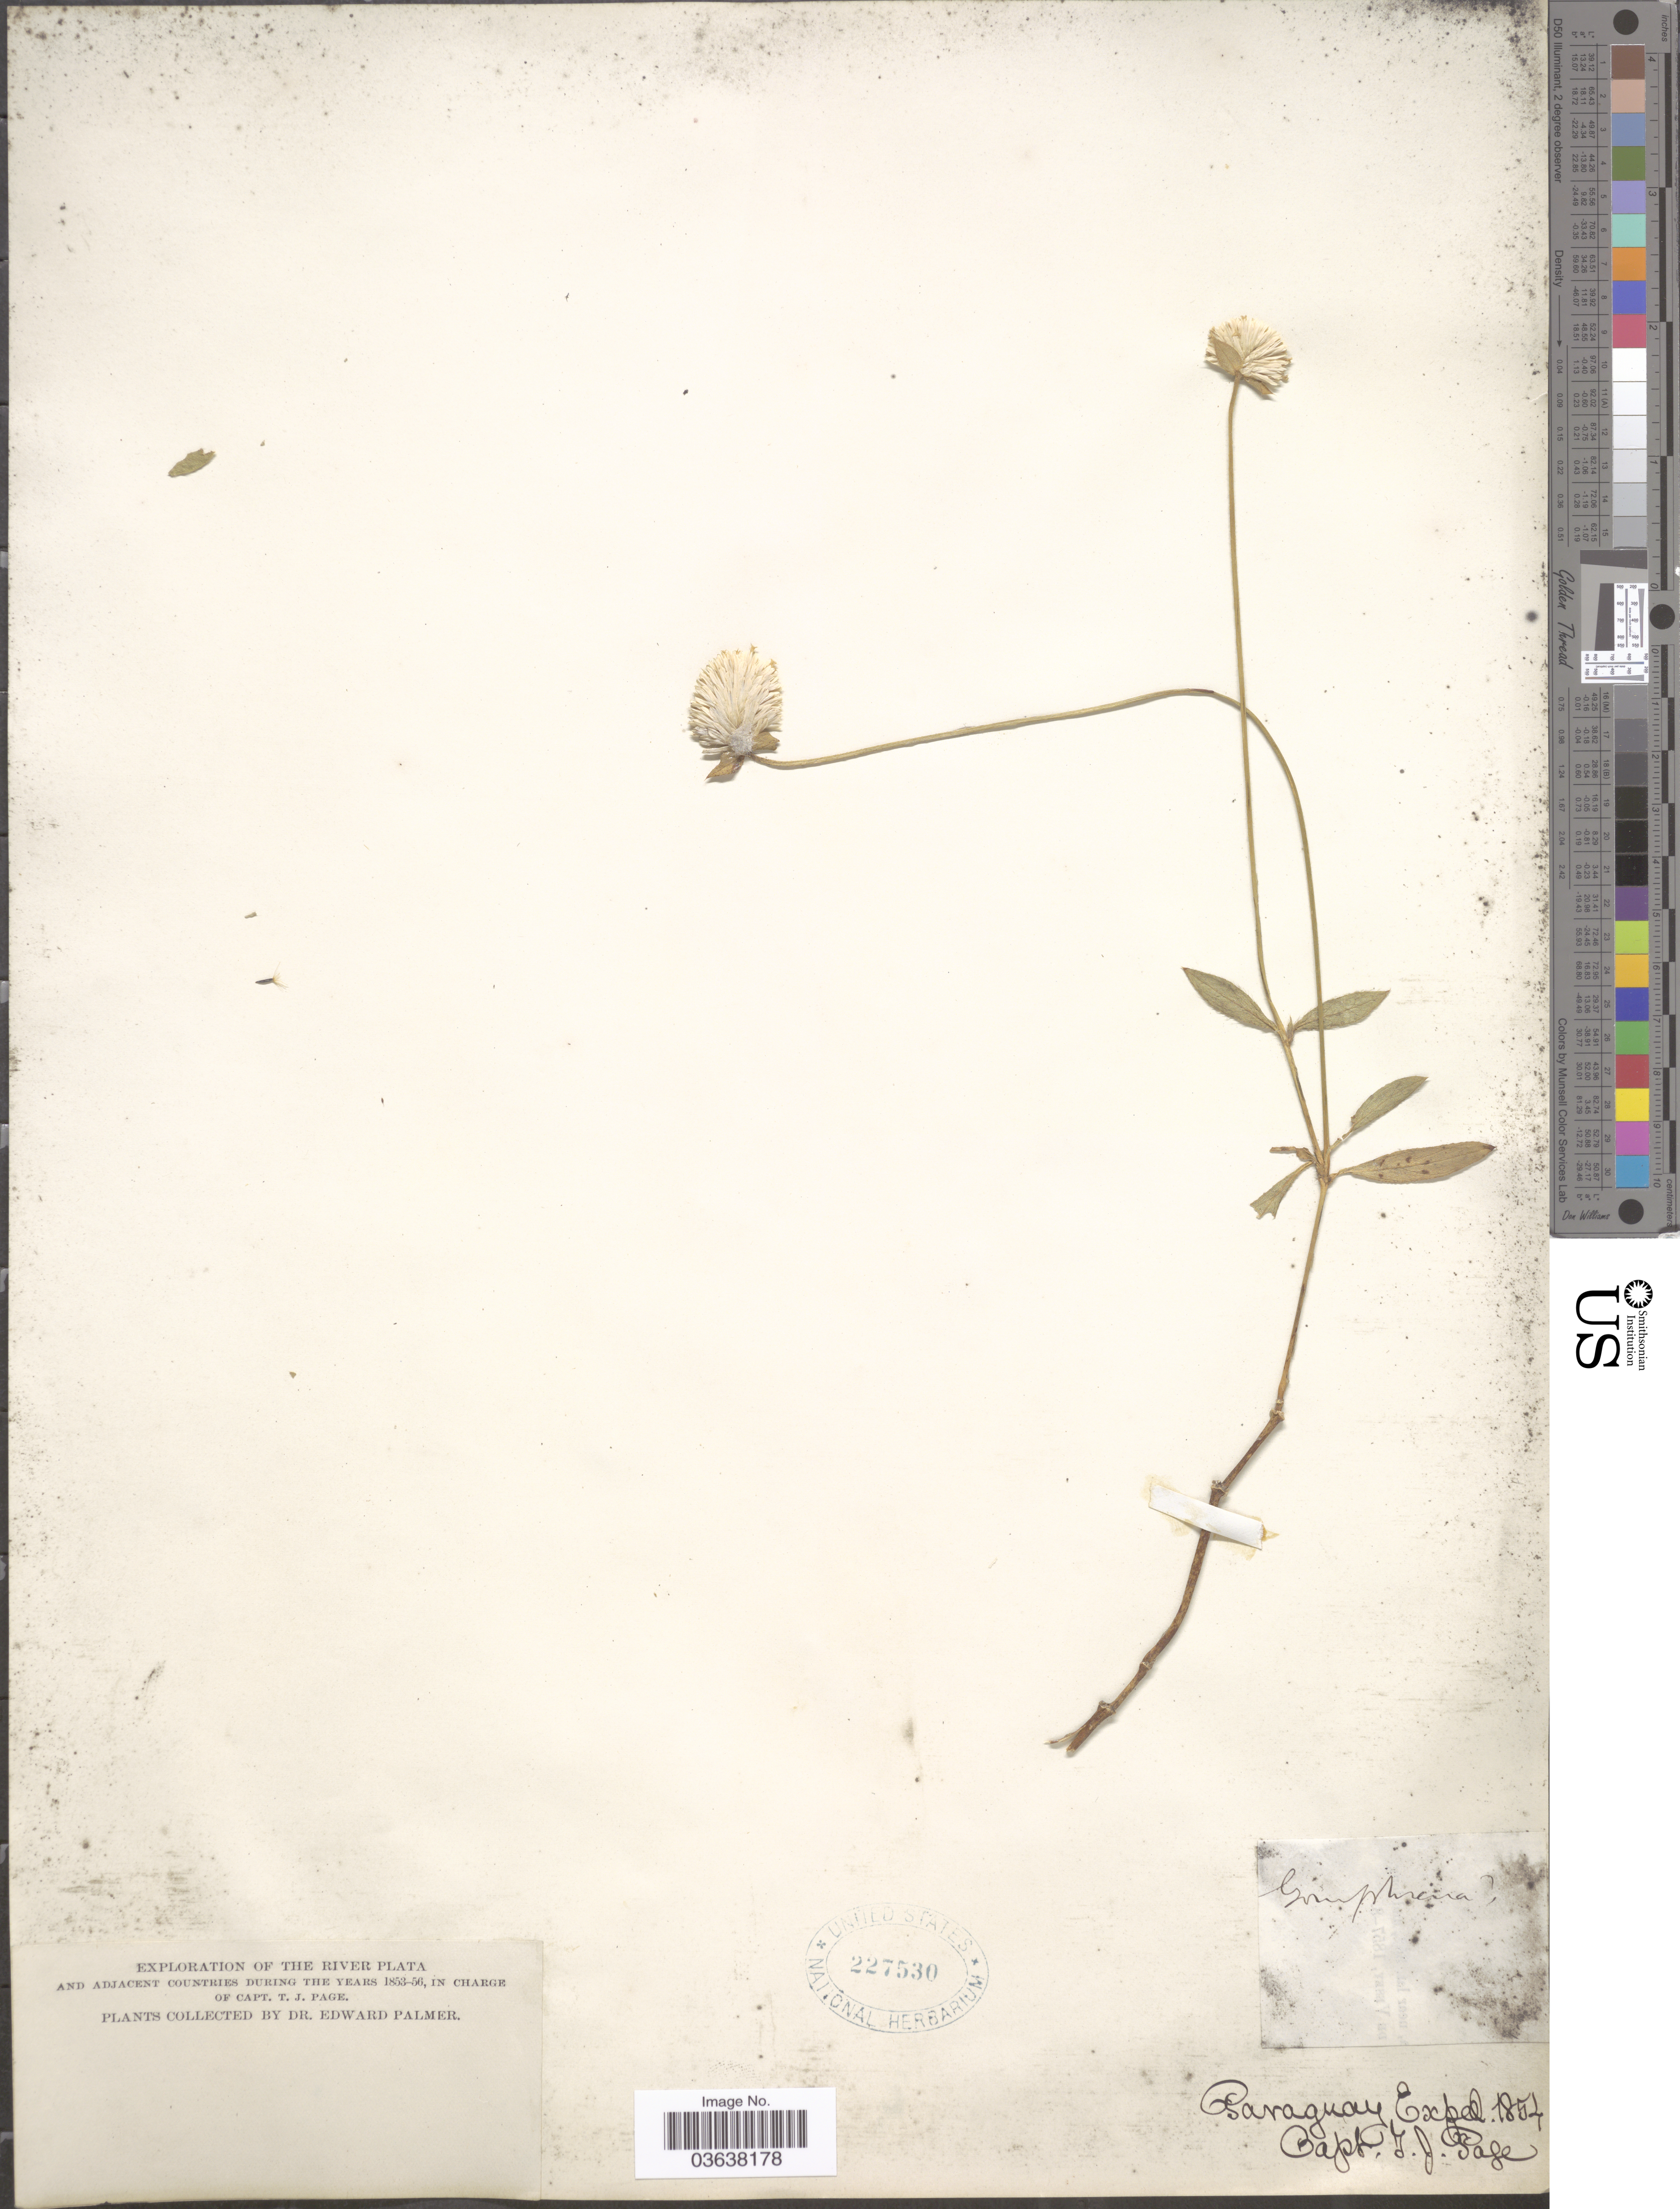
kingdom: Plantae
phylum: Tracheophyta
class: Magnoliopsida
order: Caryophyllales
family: Amaranthaceae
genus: Gomphrena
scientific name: Gomphrena pulchella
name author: Mart.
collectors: E. Palmer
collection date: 1854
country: Paraguay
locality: The River Plata.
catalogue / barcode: US 227530